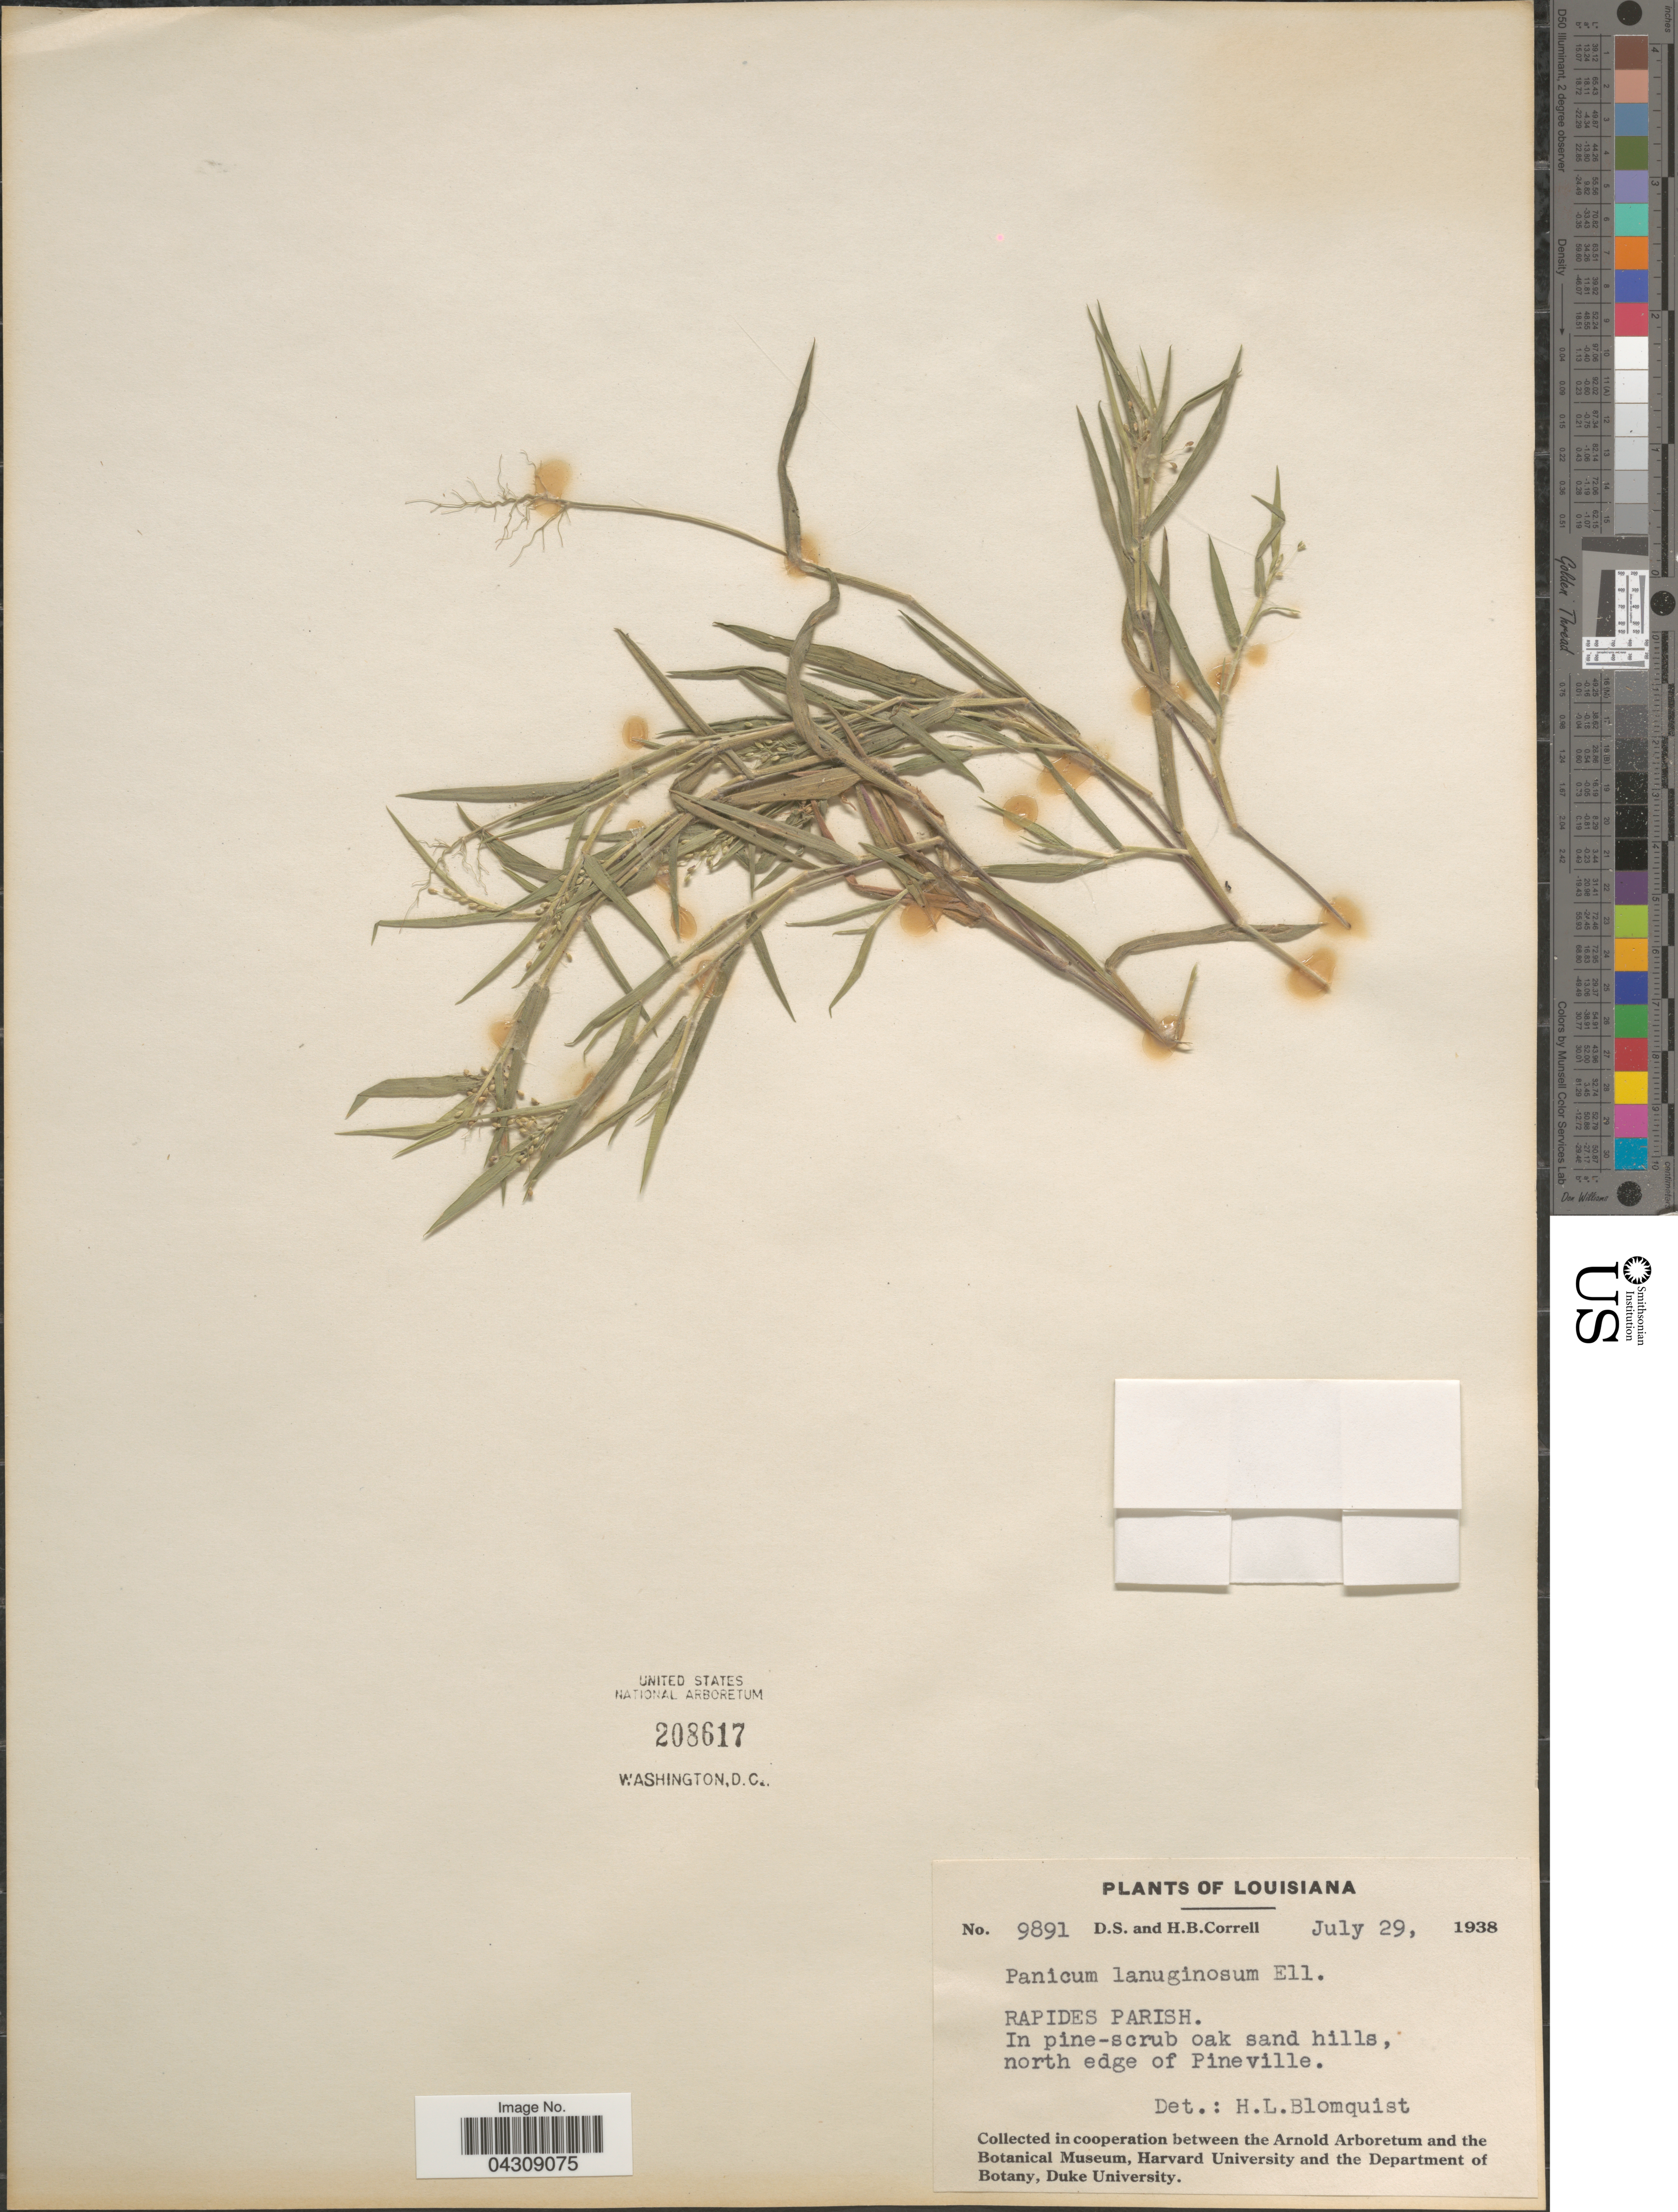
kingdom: Plantae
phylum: Tracheophyta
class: Liliopsida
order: Poales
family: Poaceae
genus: Dichanthelium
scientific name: Dichanthelium acuminatum var. acuminatum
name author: (Sw.) Gould & C.A. Clark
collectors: D. S. Correll & H. Correll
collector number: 9891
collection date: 1938-07-29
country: United States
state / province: Louisiana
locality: Rapides Parish. North edge of Pineville.